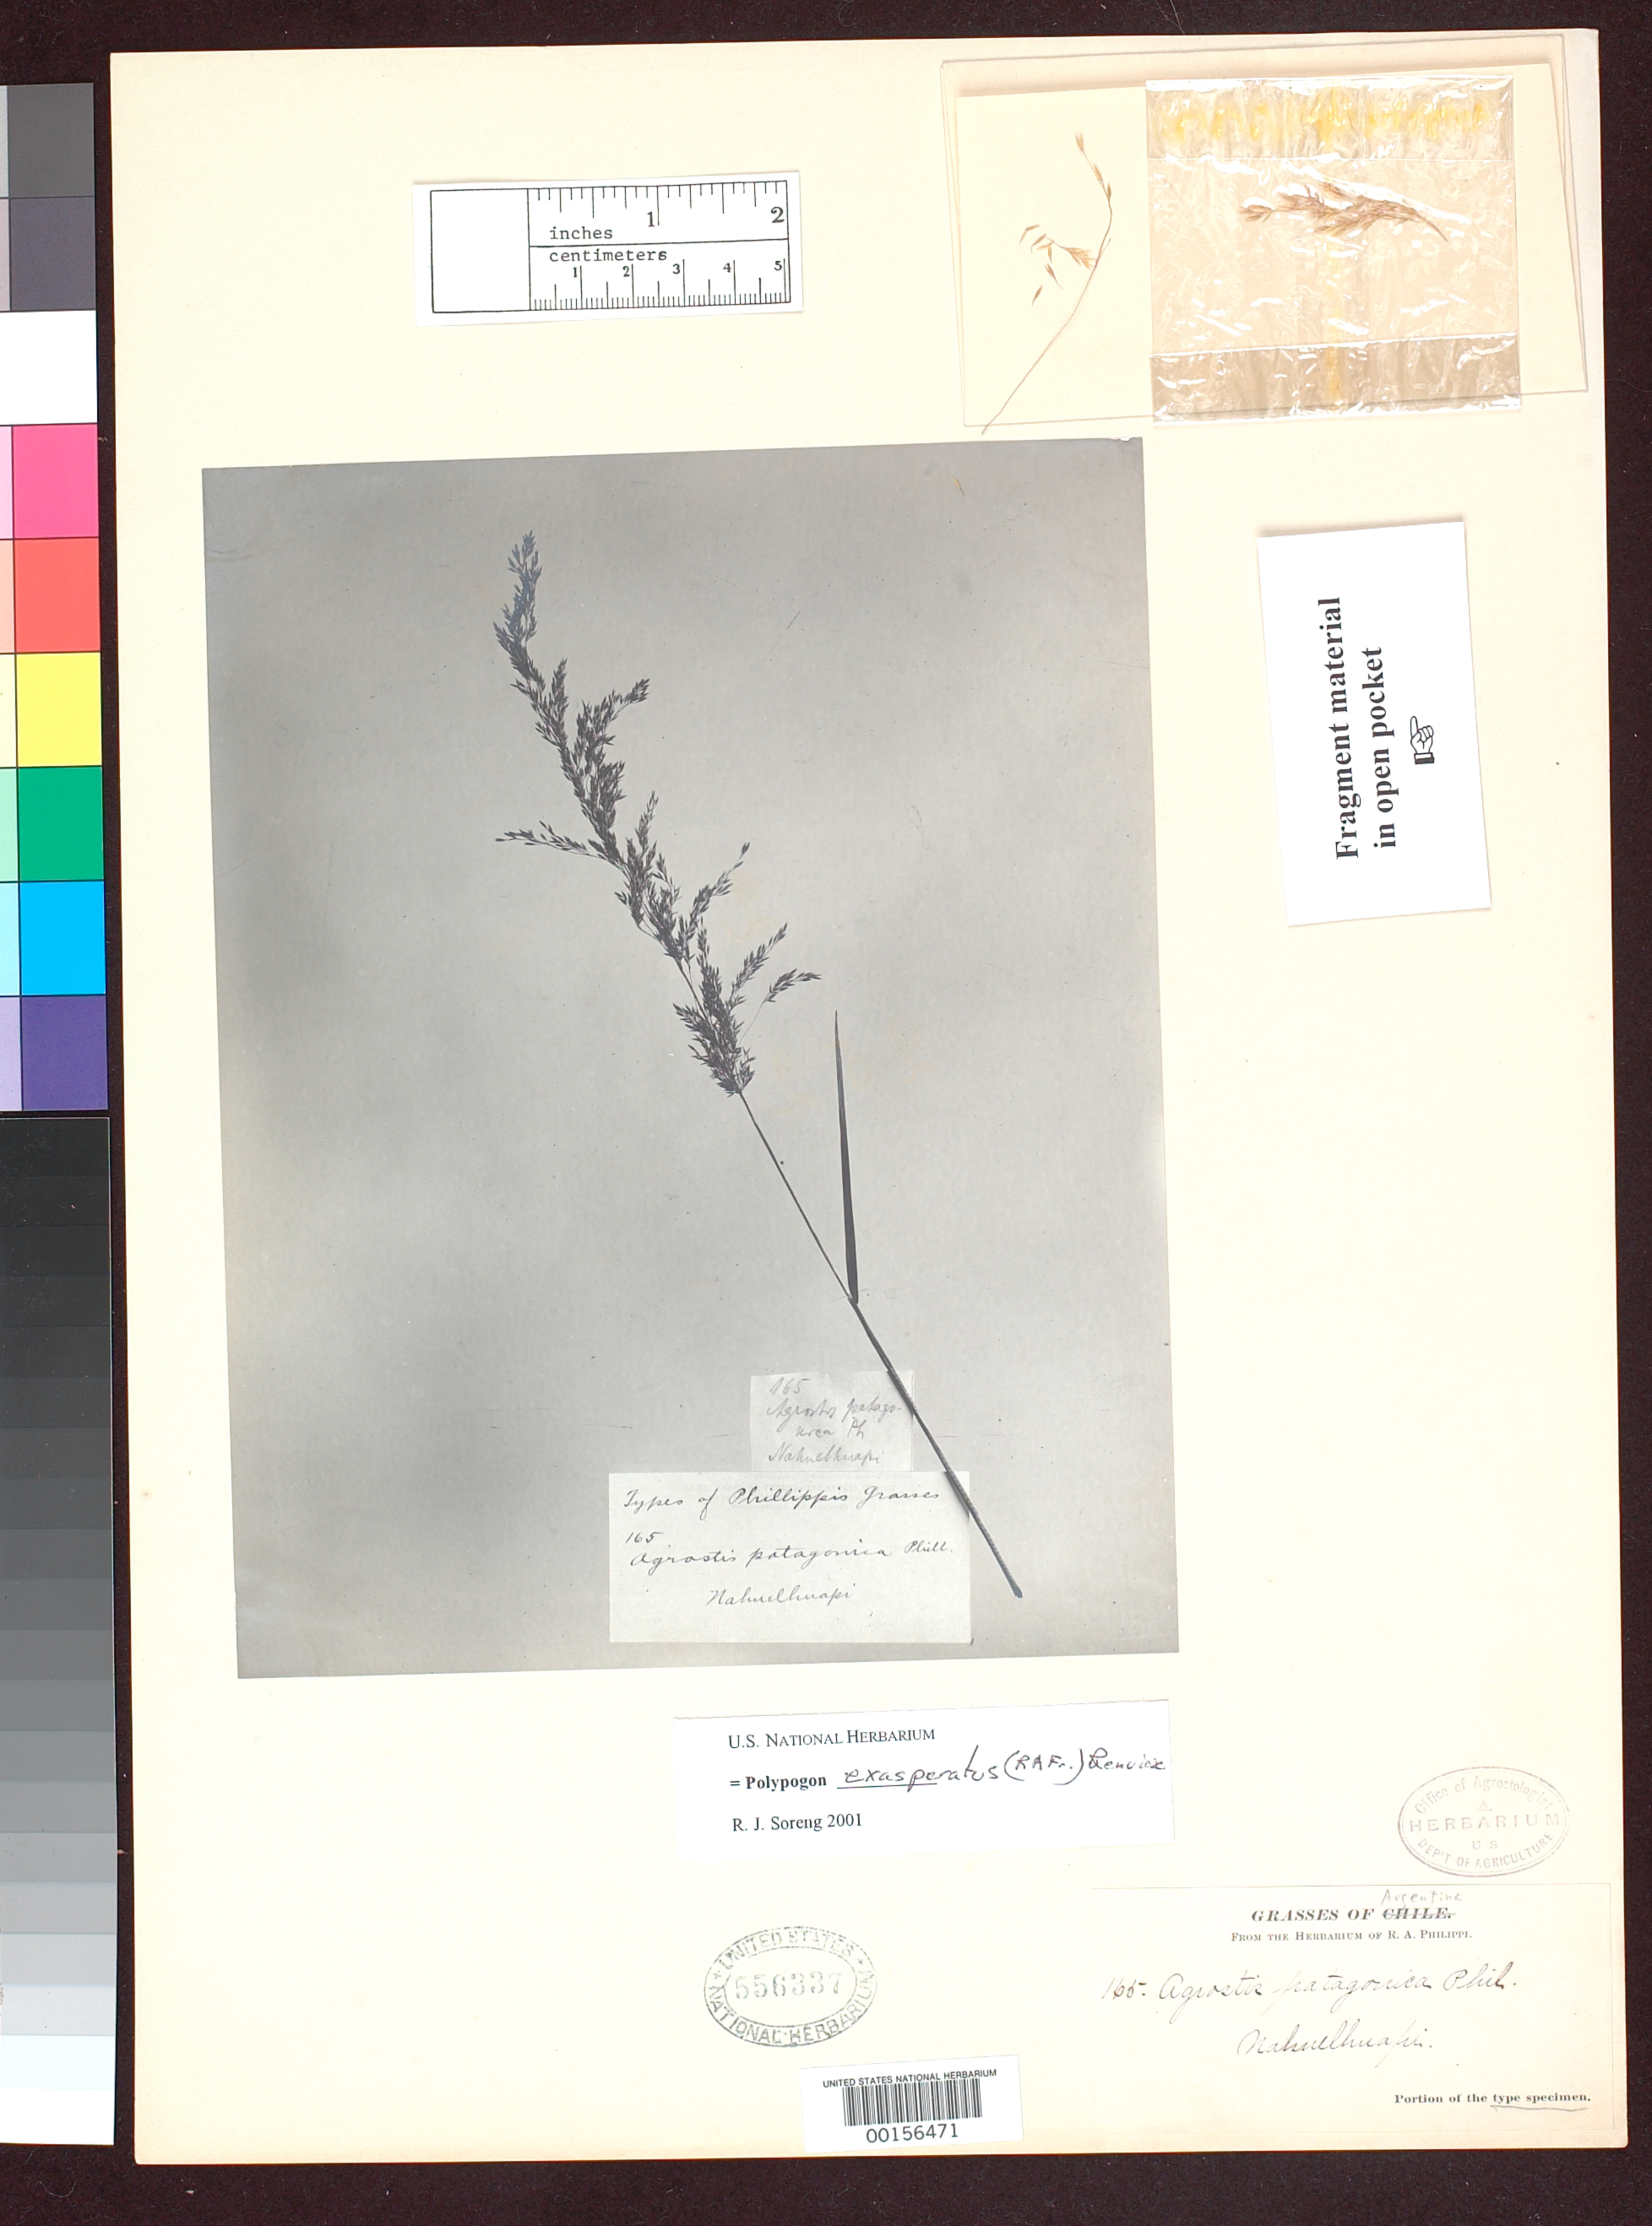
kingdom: Plantae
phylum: Tracheophyta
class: Liliopsida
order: Poales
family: Poaceae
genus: Agrostis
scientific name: Agrostis patagonica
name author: Phil.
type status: Type Fragment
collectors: R. A. Philippi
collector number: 165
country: Argentina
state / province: Río Negro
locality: Patagonia, Nahuelhuapi.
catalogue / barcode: US 556337